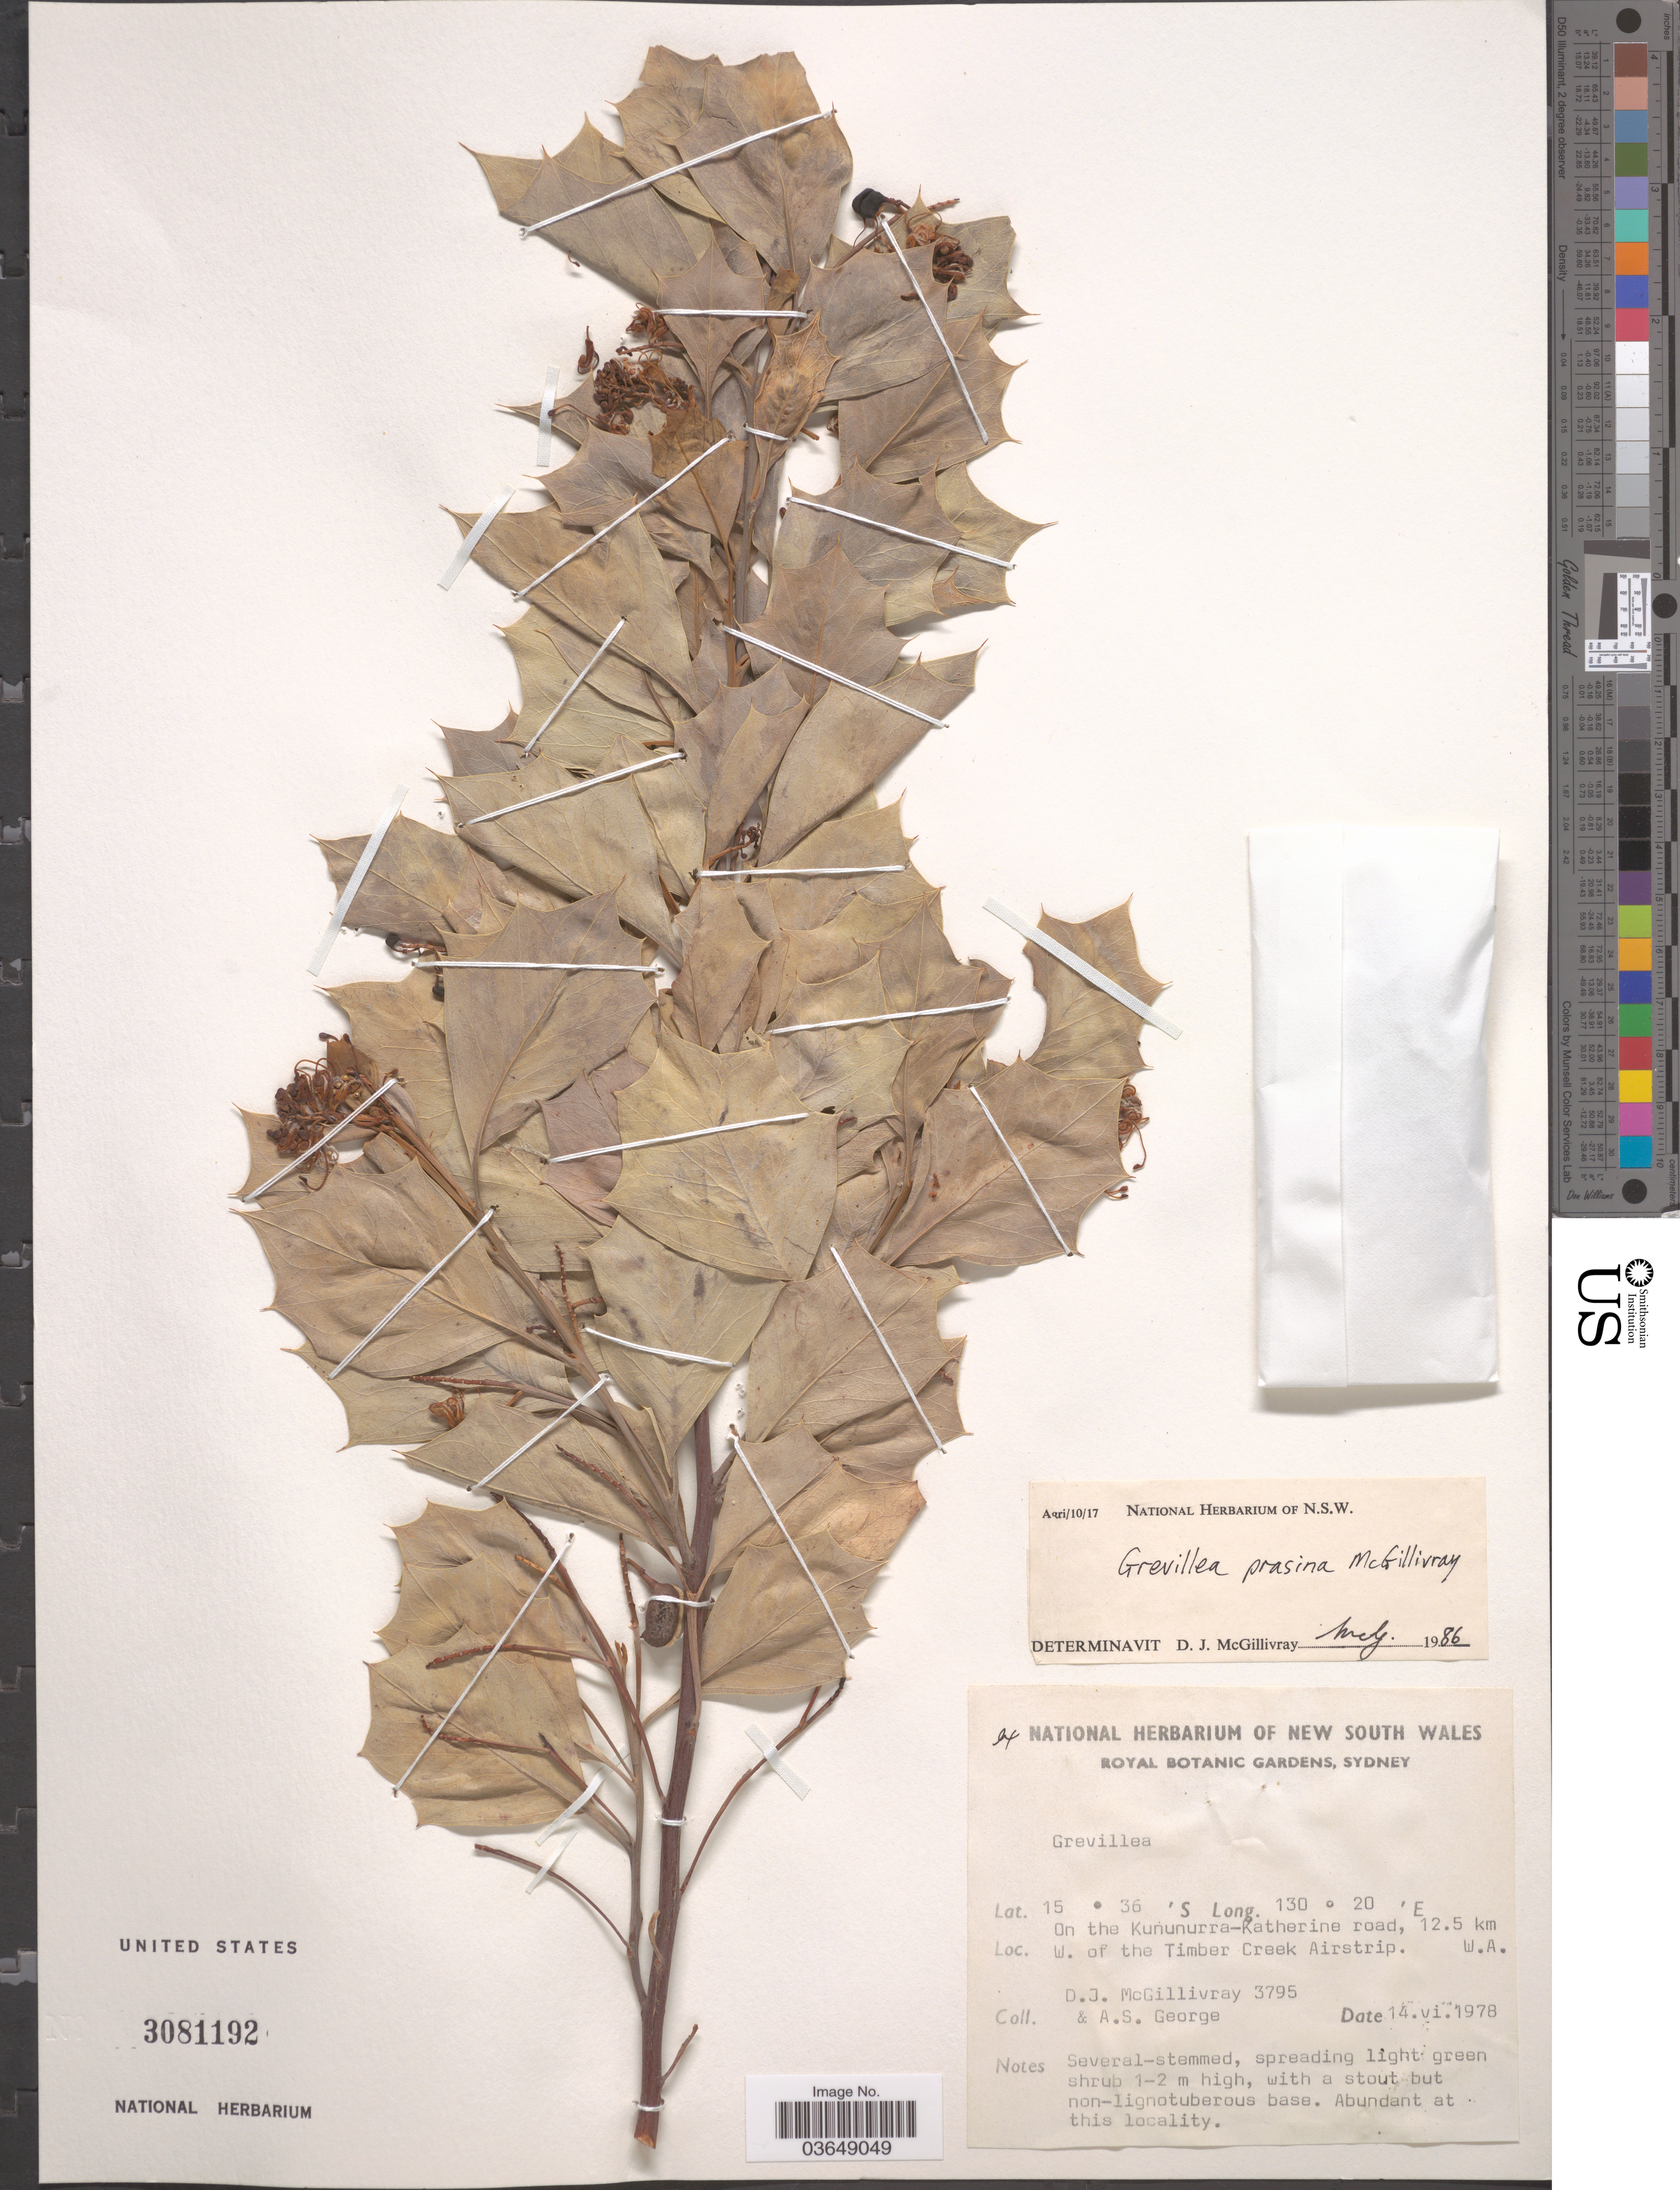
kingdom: Plantae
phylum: Tracheophyta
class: Magnoliopsida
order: Proteales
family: Proteaceae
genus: Grevillea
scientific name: Grevillea prasina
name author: McGill.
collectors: D. J. McGillivray & A. S. George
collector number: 3795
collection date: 1978-06-14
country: Australia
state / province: Western Australia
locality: On the Kununurra-Katherine road, 12.5 km W. of the Timber Creek Airstrip.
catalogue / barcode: US 3081192